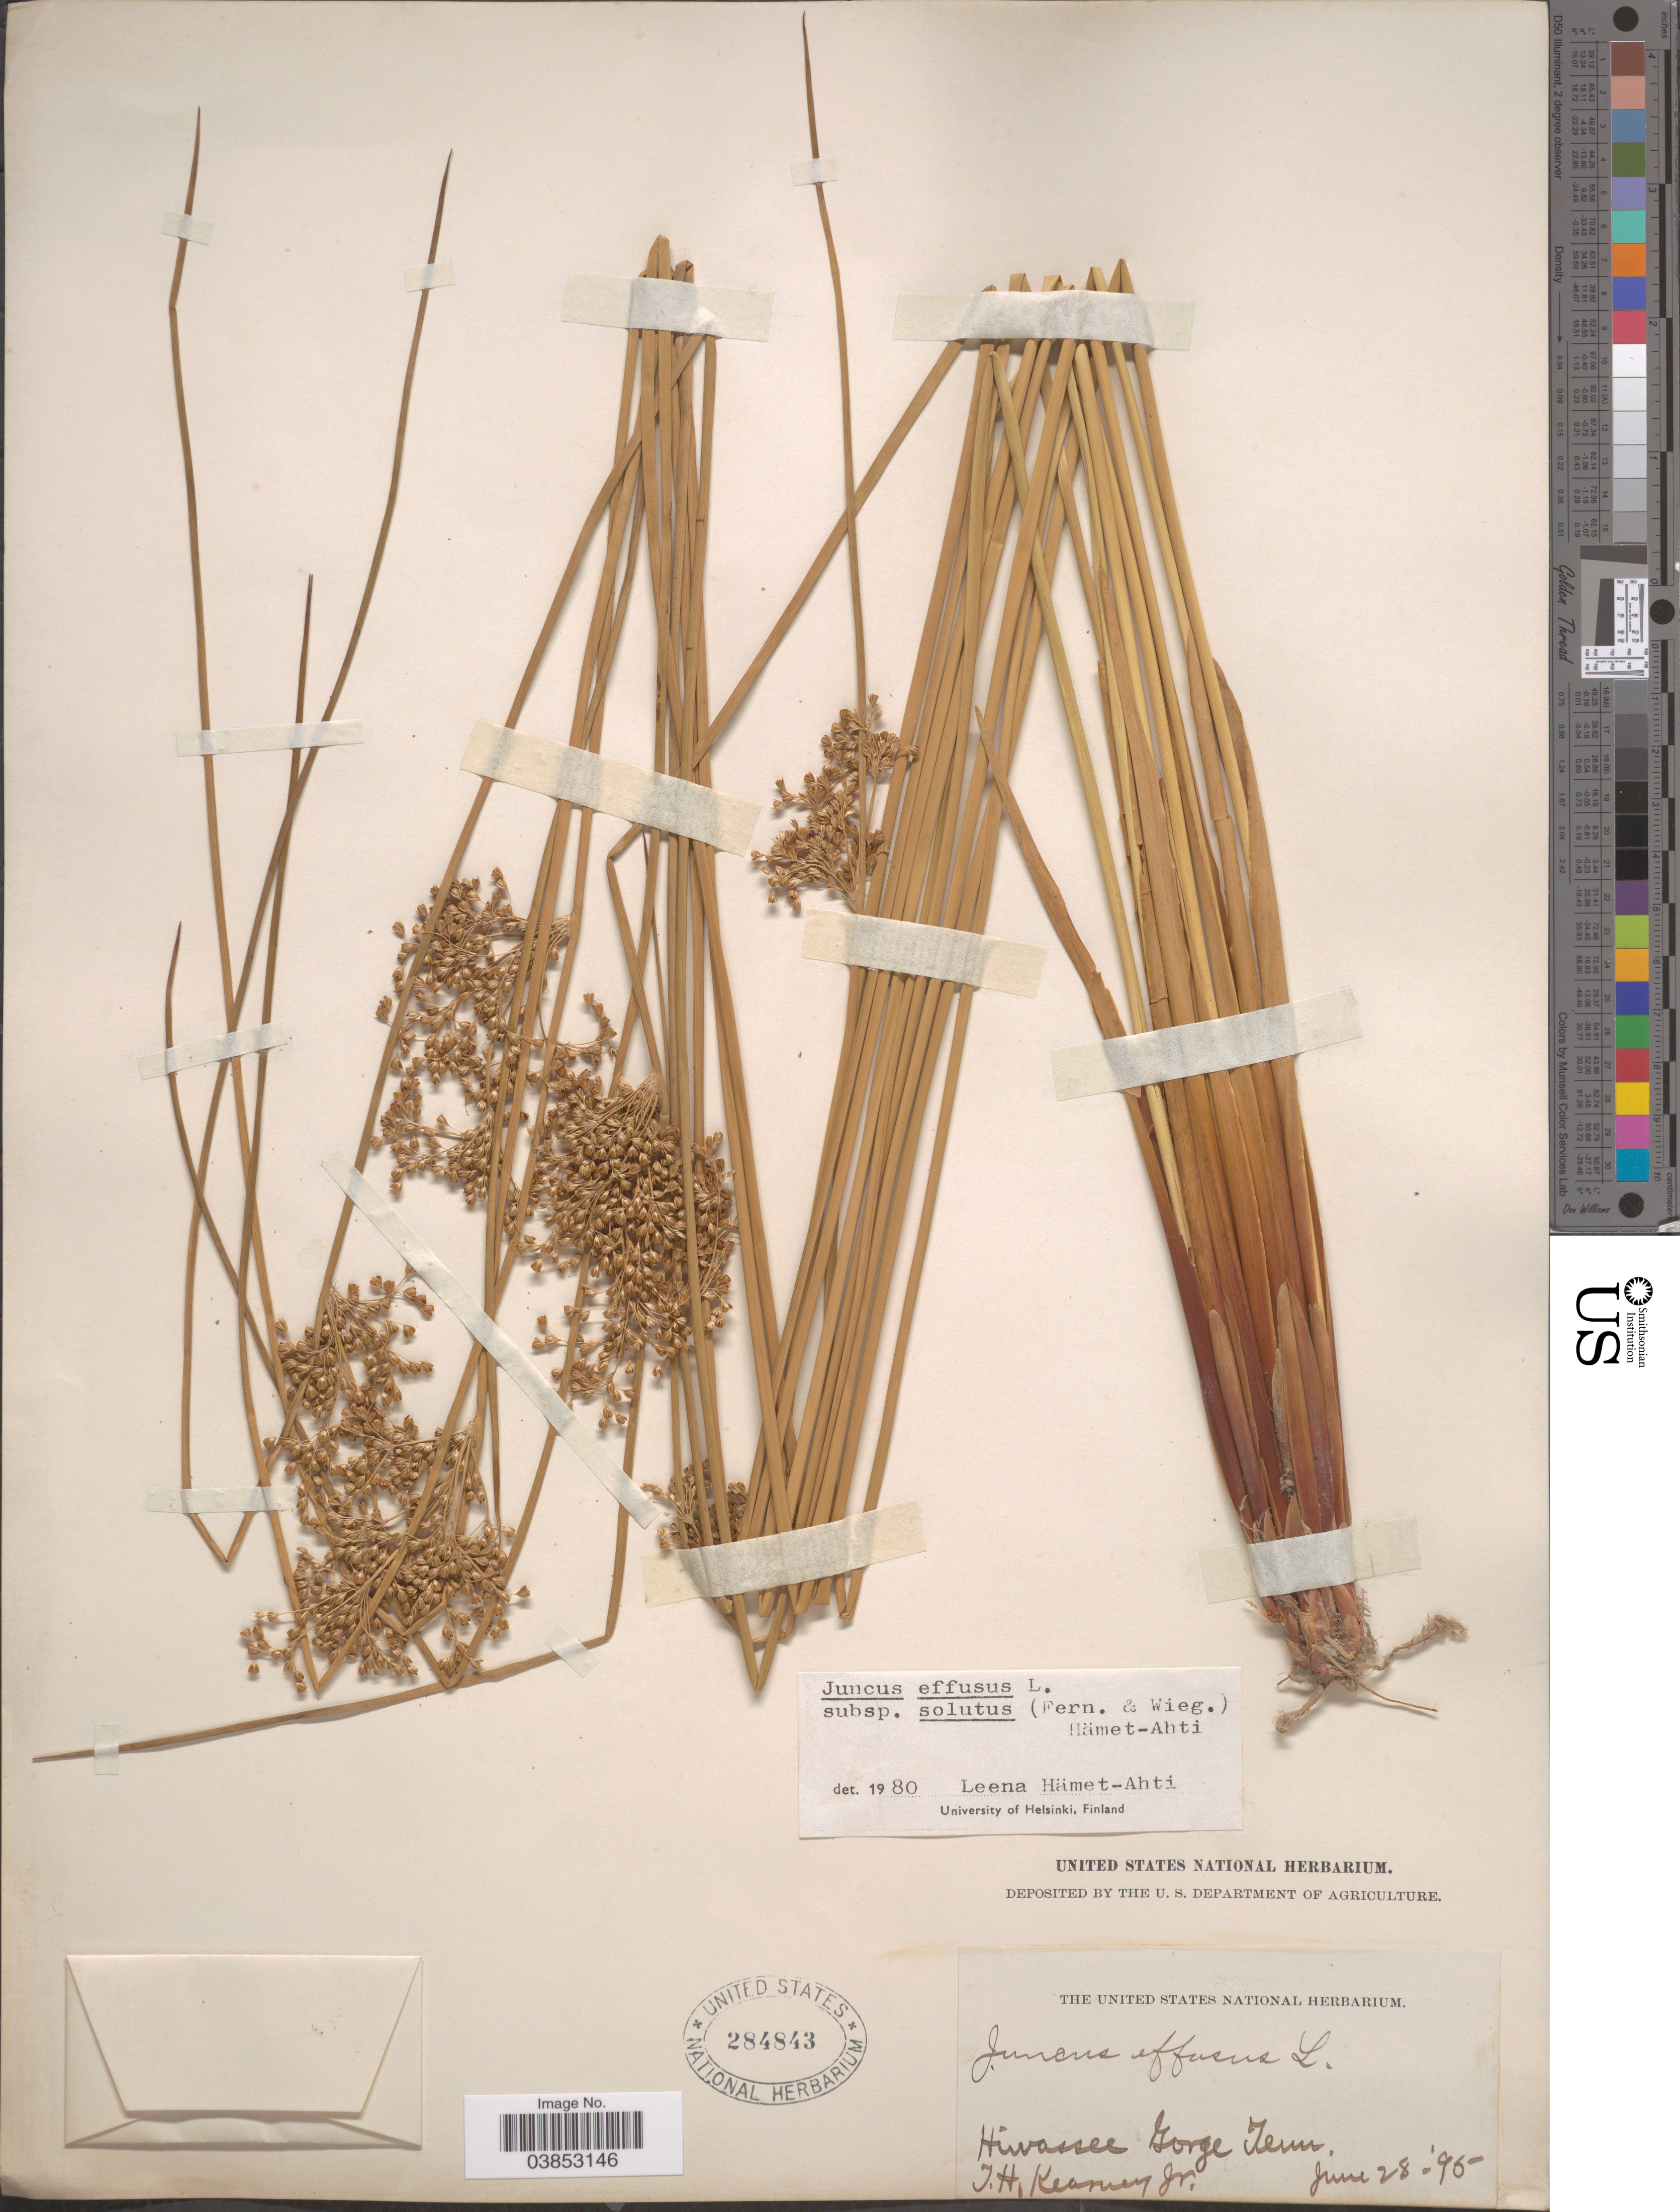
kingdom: Plantae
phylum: Tracheophyta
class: Liliopsida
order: Poales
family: Juncaceae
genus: Juncus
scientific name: Juncus effusus var. solutus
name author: Fernald & Wiegand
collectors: T. H. Kearney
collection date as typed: Transcribed d/m/y: 28/6/95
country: United States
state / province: Tennessee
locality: Hiwassee Gorge.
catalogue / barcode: US 284843